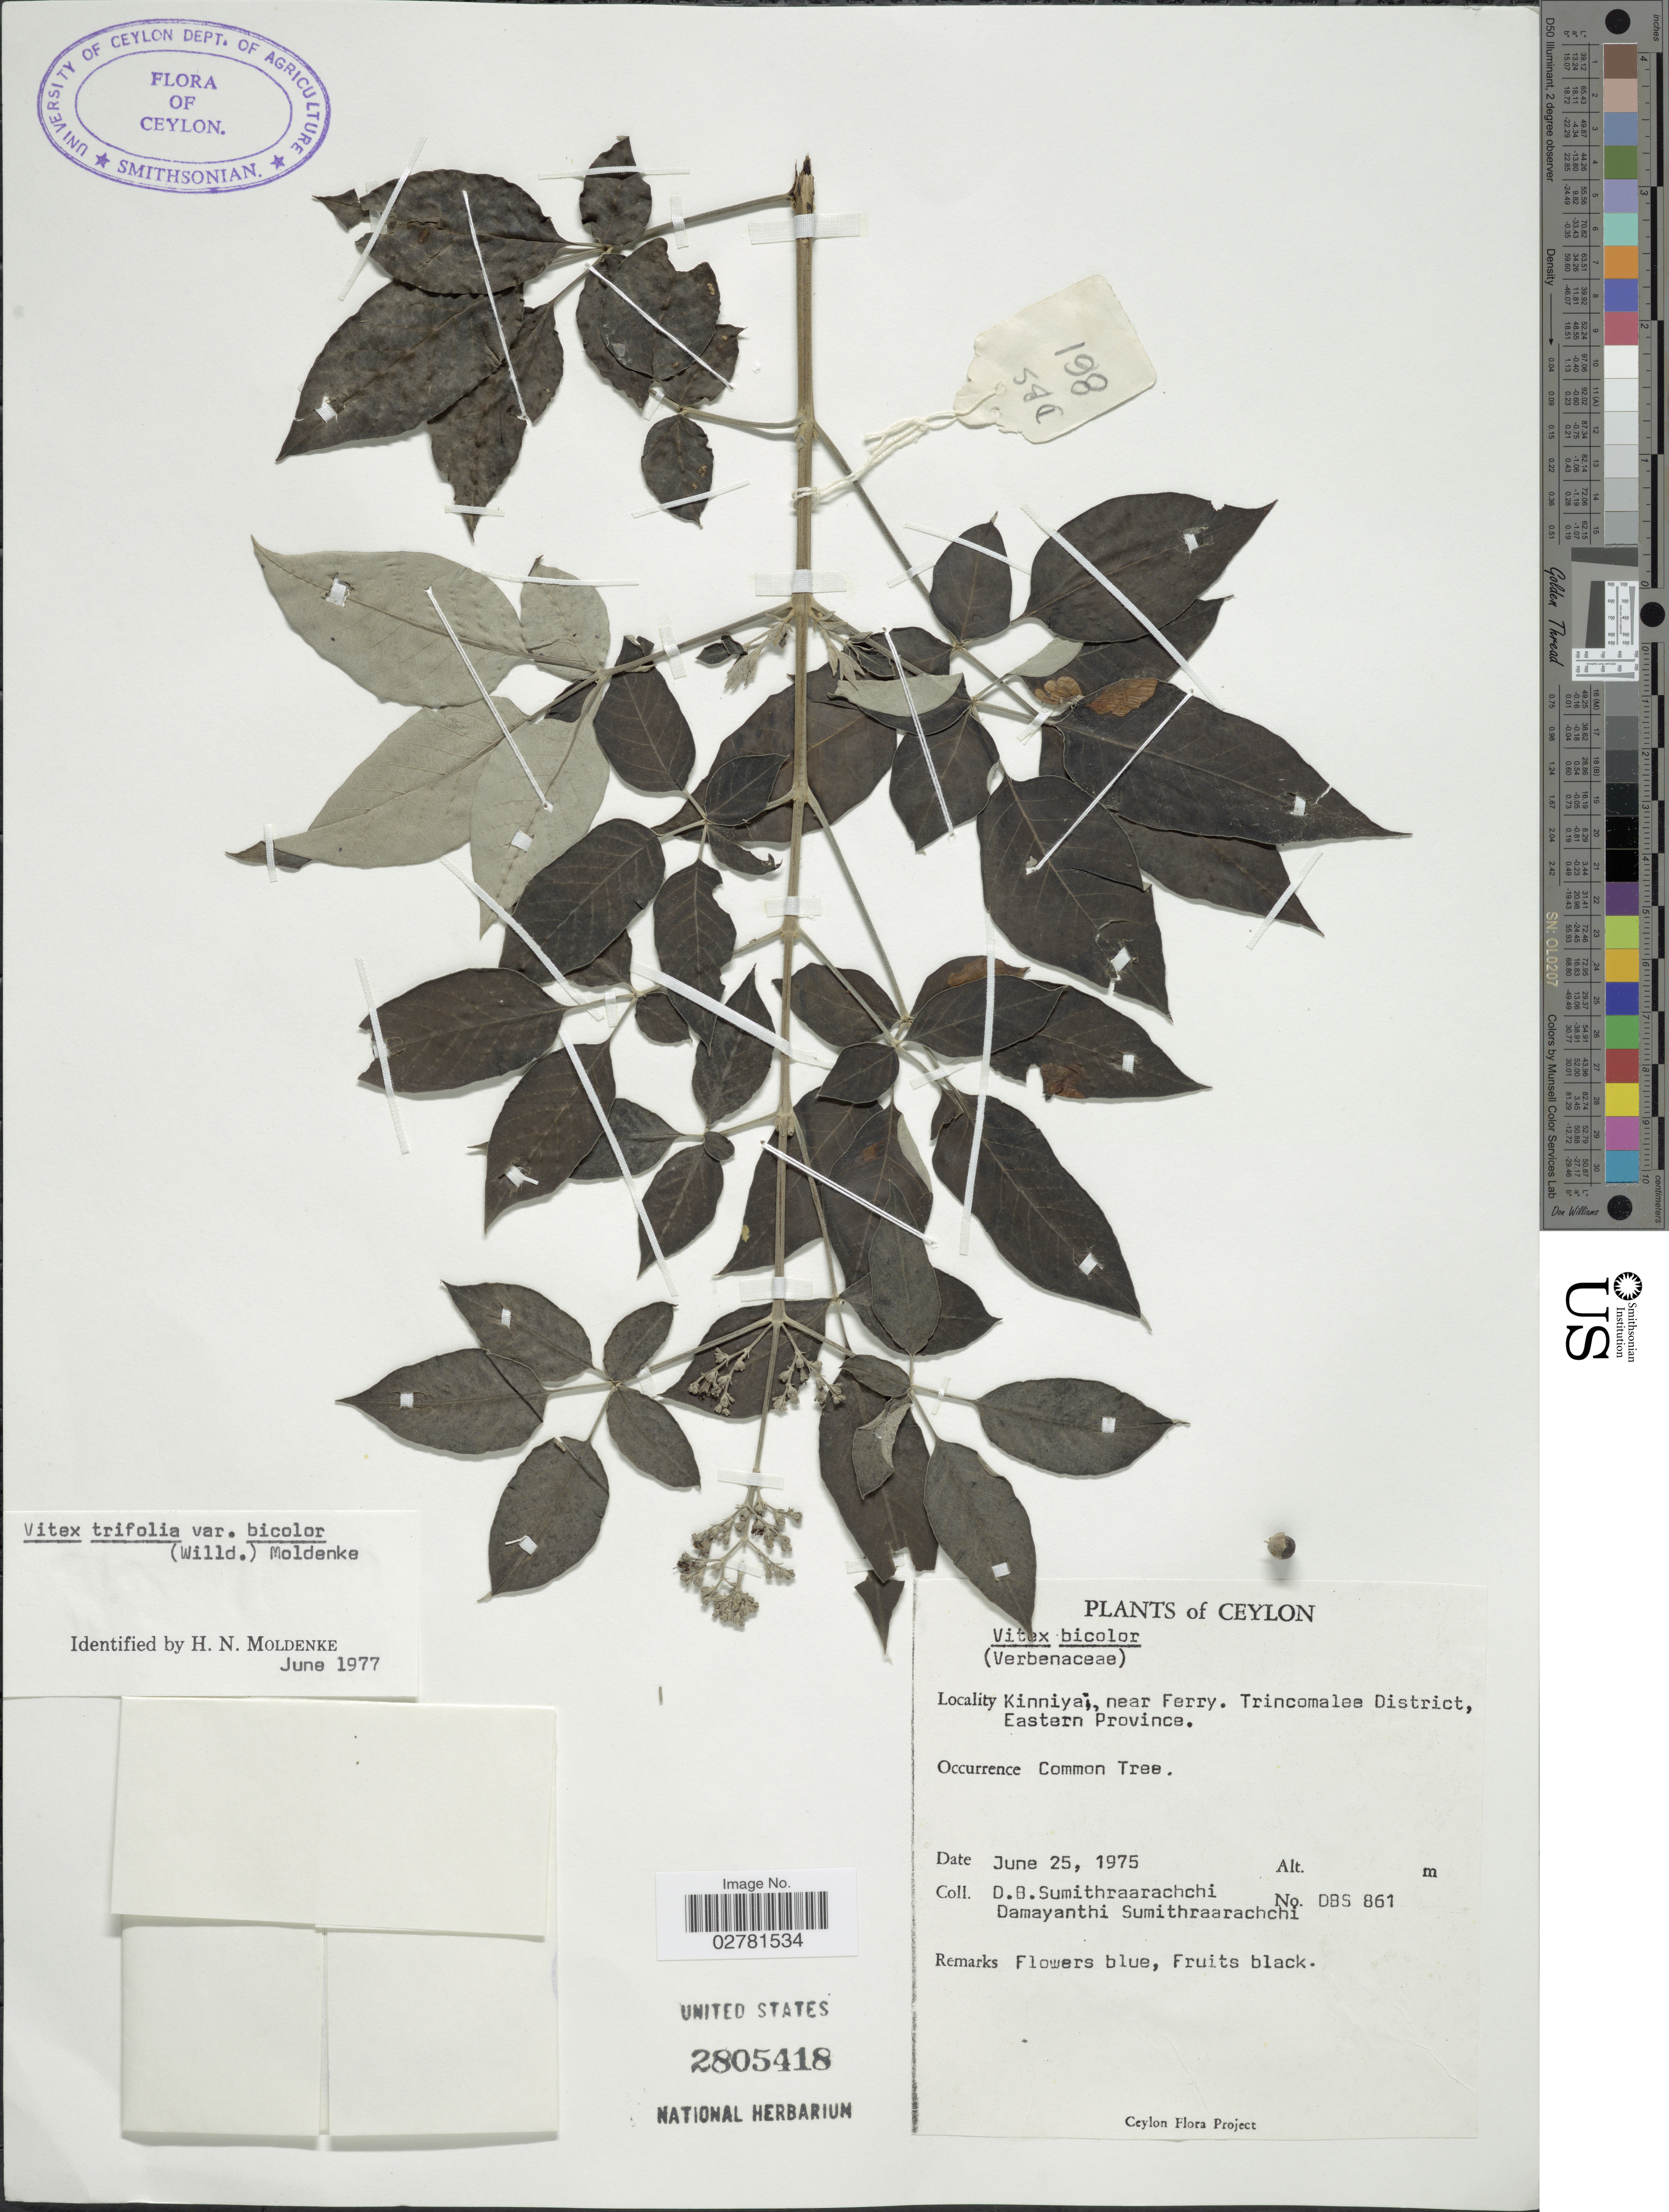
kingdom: Plantae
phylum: Tracheophyta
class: Magnoliopsida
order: Lamiales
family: Lamiaceae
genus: Vitex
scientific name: Vitex trifolia var. bicolor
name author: (Willd.) Moldenke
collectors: D. B. Sumithraarachchi & D. Sumithraarachchi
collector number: DBS861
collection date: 1975-06-25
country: Sri Lanka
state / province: Eastern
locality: Ceylon. Kinniya; near Ferry. Trincomalee District.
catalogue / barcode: US 2805418